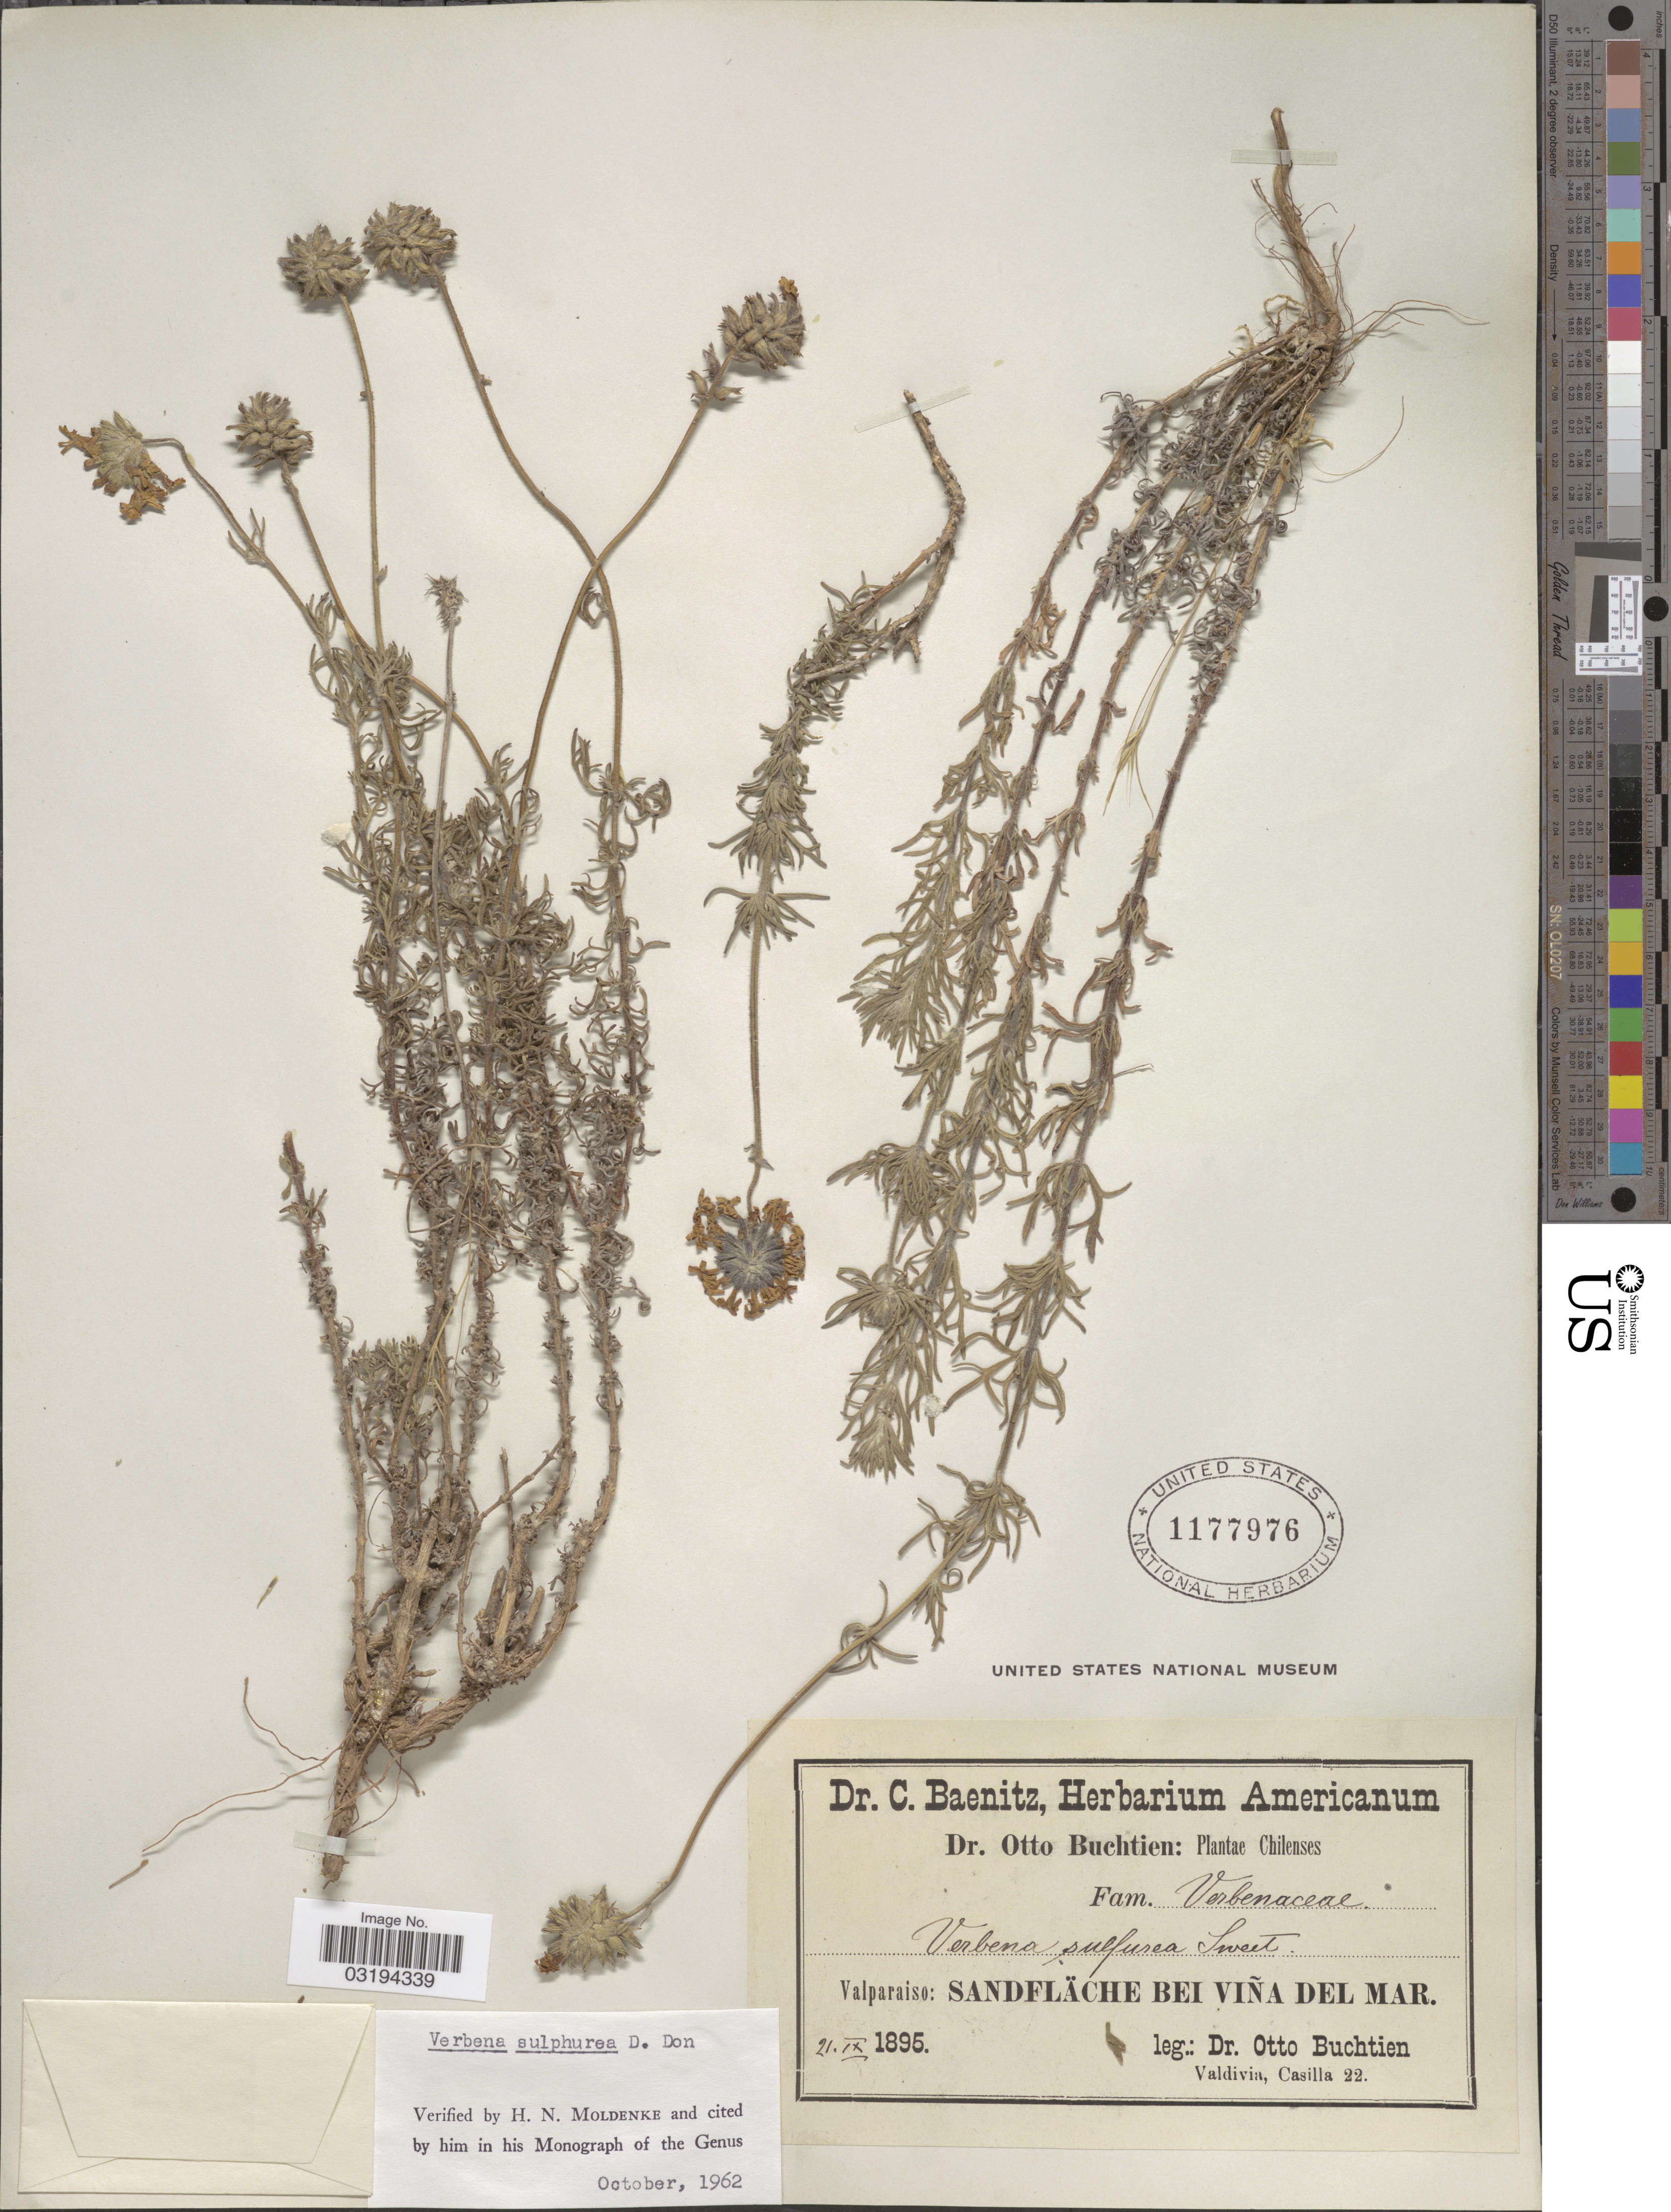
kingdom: Plantae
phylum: Tracheophyta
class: Magnoliopsida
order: Lamiales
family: Verbenaceae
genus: Verbena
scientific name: Verbena sulphurea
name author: D. Don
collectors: O. Buchtien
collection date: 1895-09-21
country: Chile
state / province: Valparaíso (V)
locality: Sandfläche Bei Viña del Mar.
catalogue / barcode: US 1177976